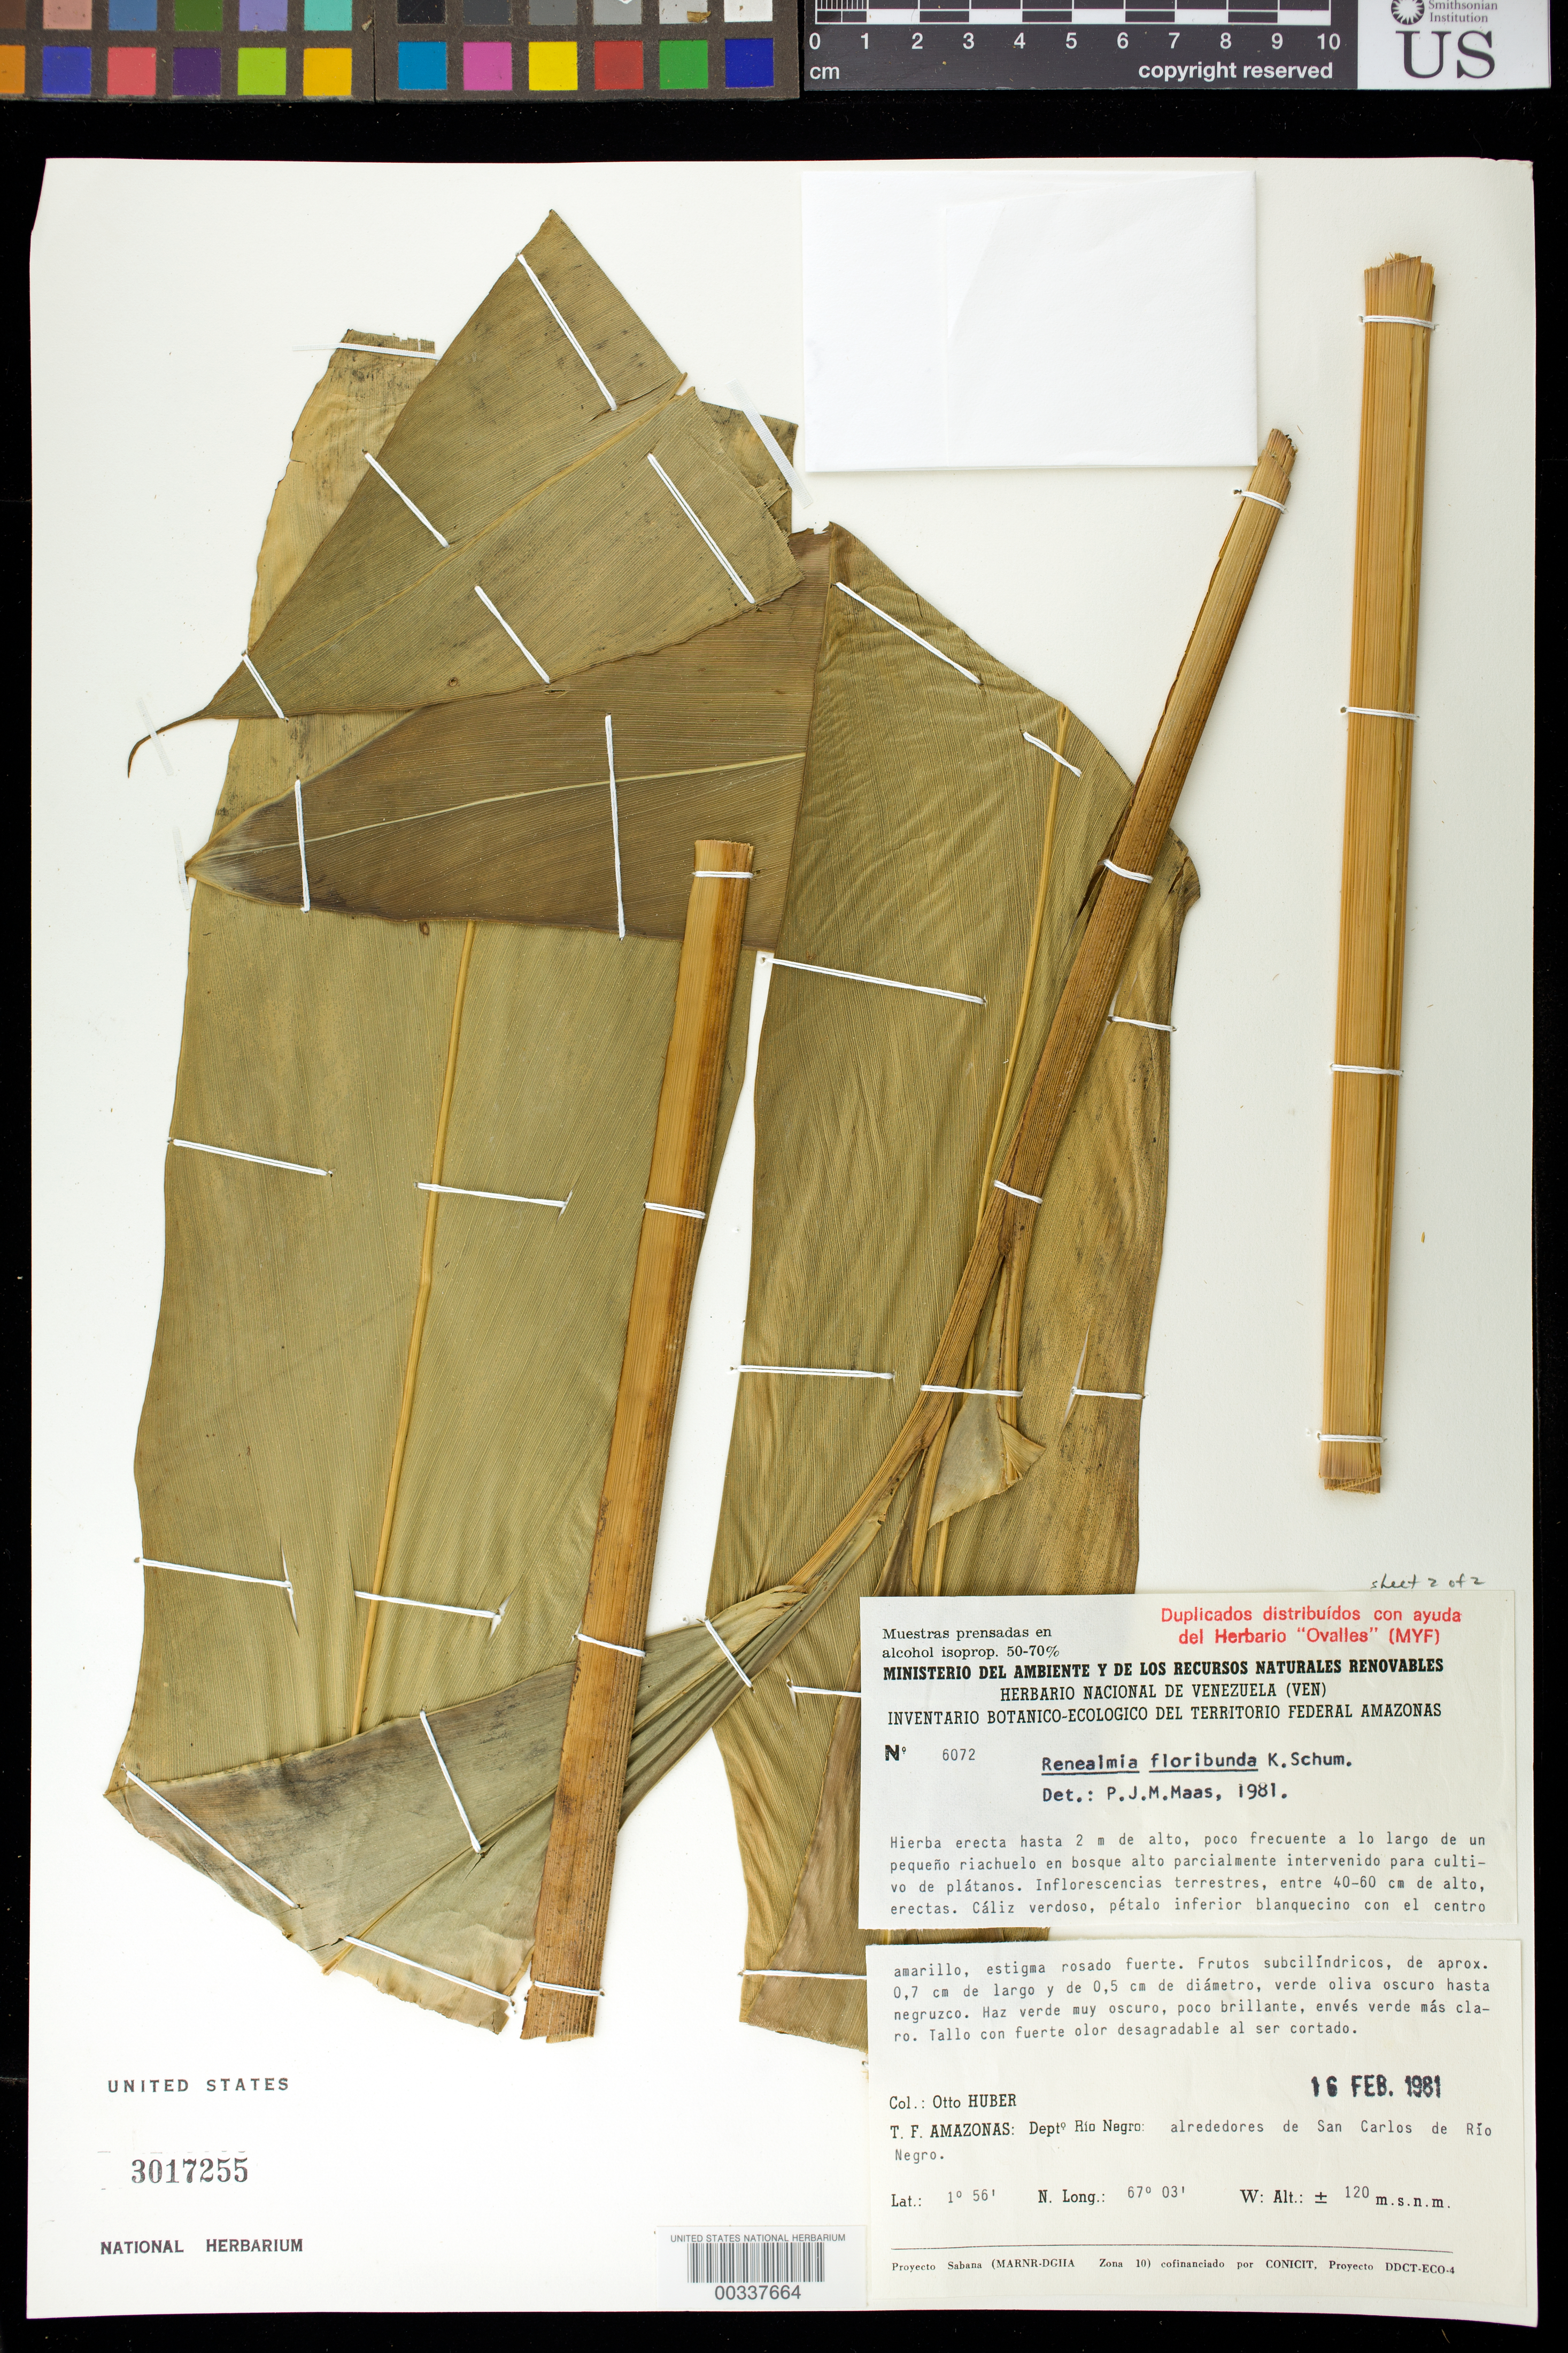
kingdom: Plantae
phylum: Tracheophyta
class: Liliopsida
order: Zingiberales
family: Zingiberaceae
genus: Renealmia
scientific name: Renealmia floribunda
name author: K. Schum.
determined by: Maas, Paul J. M.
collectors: O. Huber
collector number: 6072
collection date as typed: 16 Feb 1981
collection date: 1981-02-16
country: Venezuela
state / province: Amazonas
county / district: Rio Negro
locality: Alrededores de san carlos de rio negro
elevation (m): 120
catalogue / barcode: US 3017255